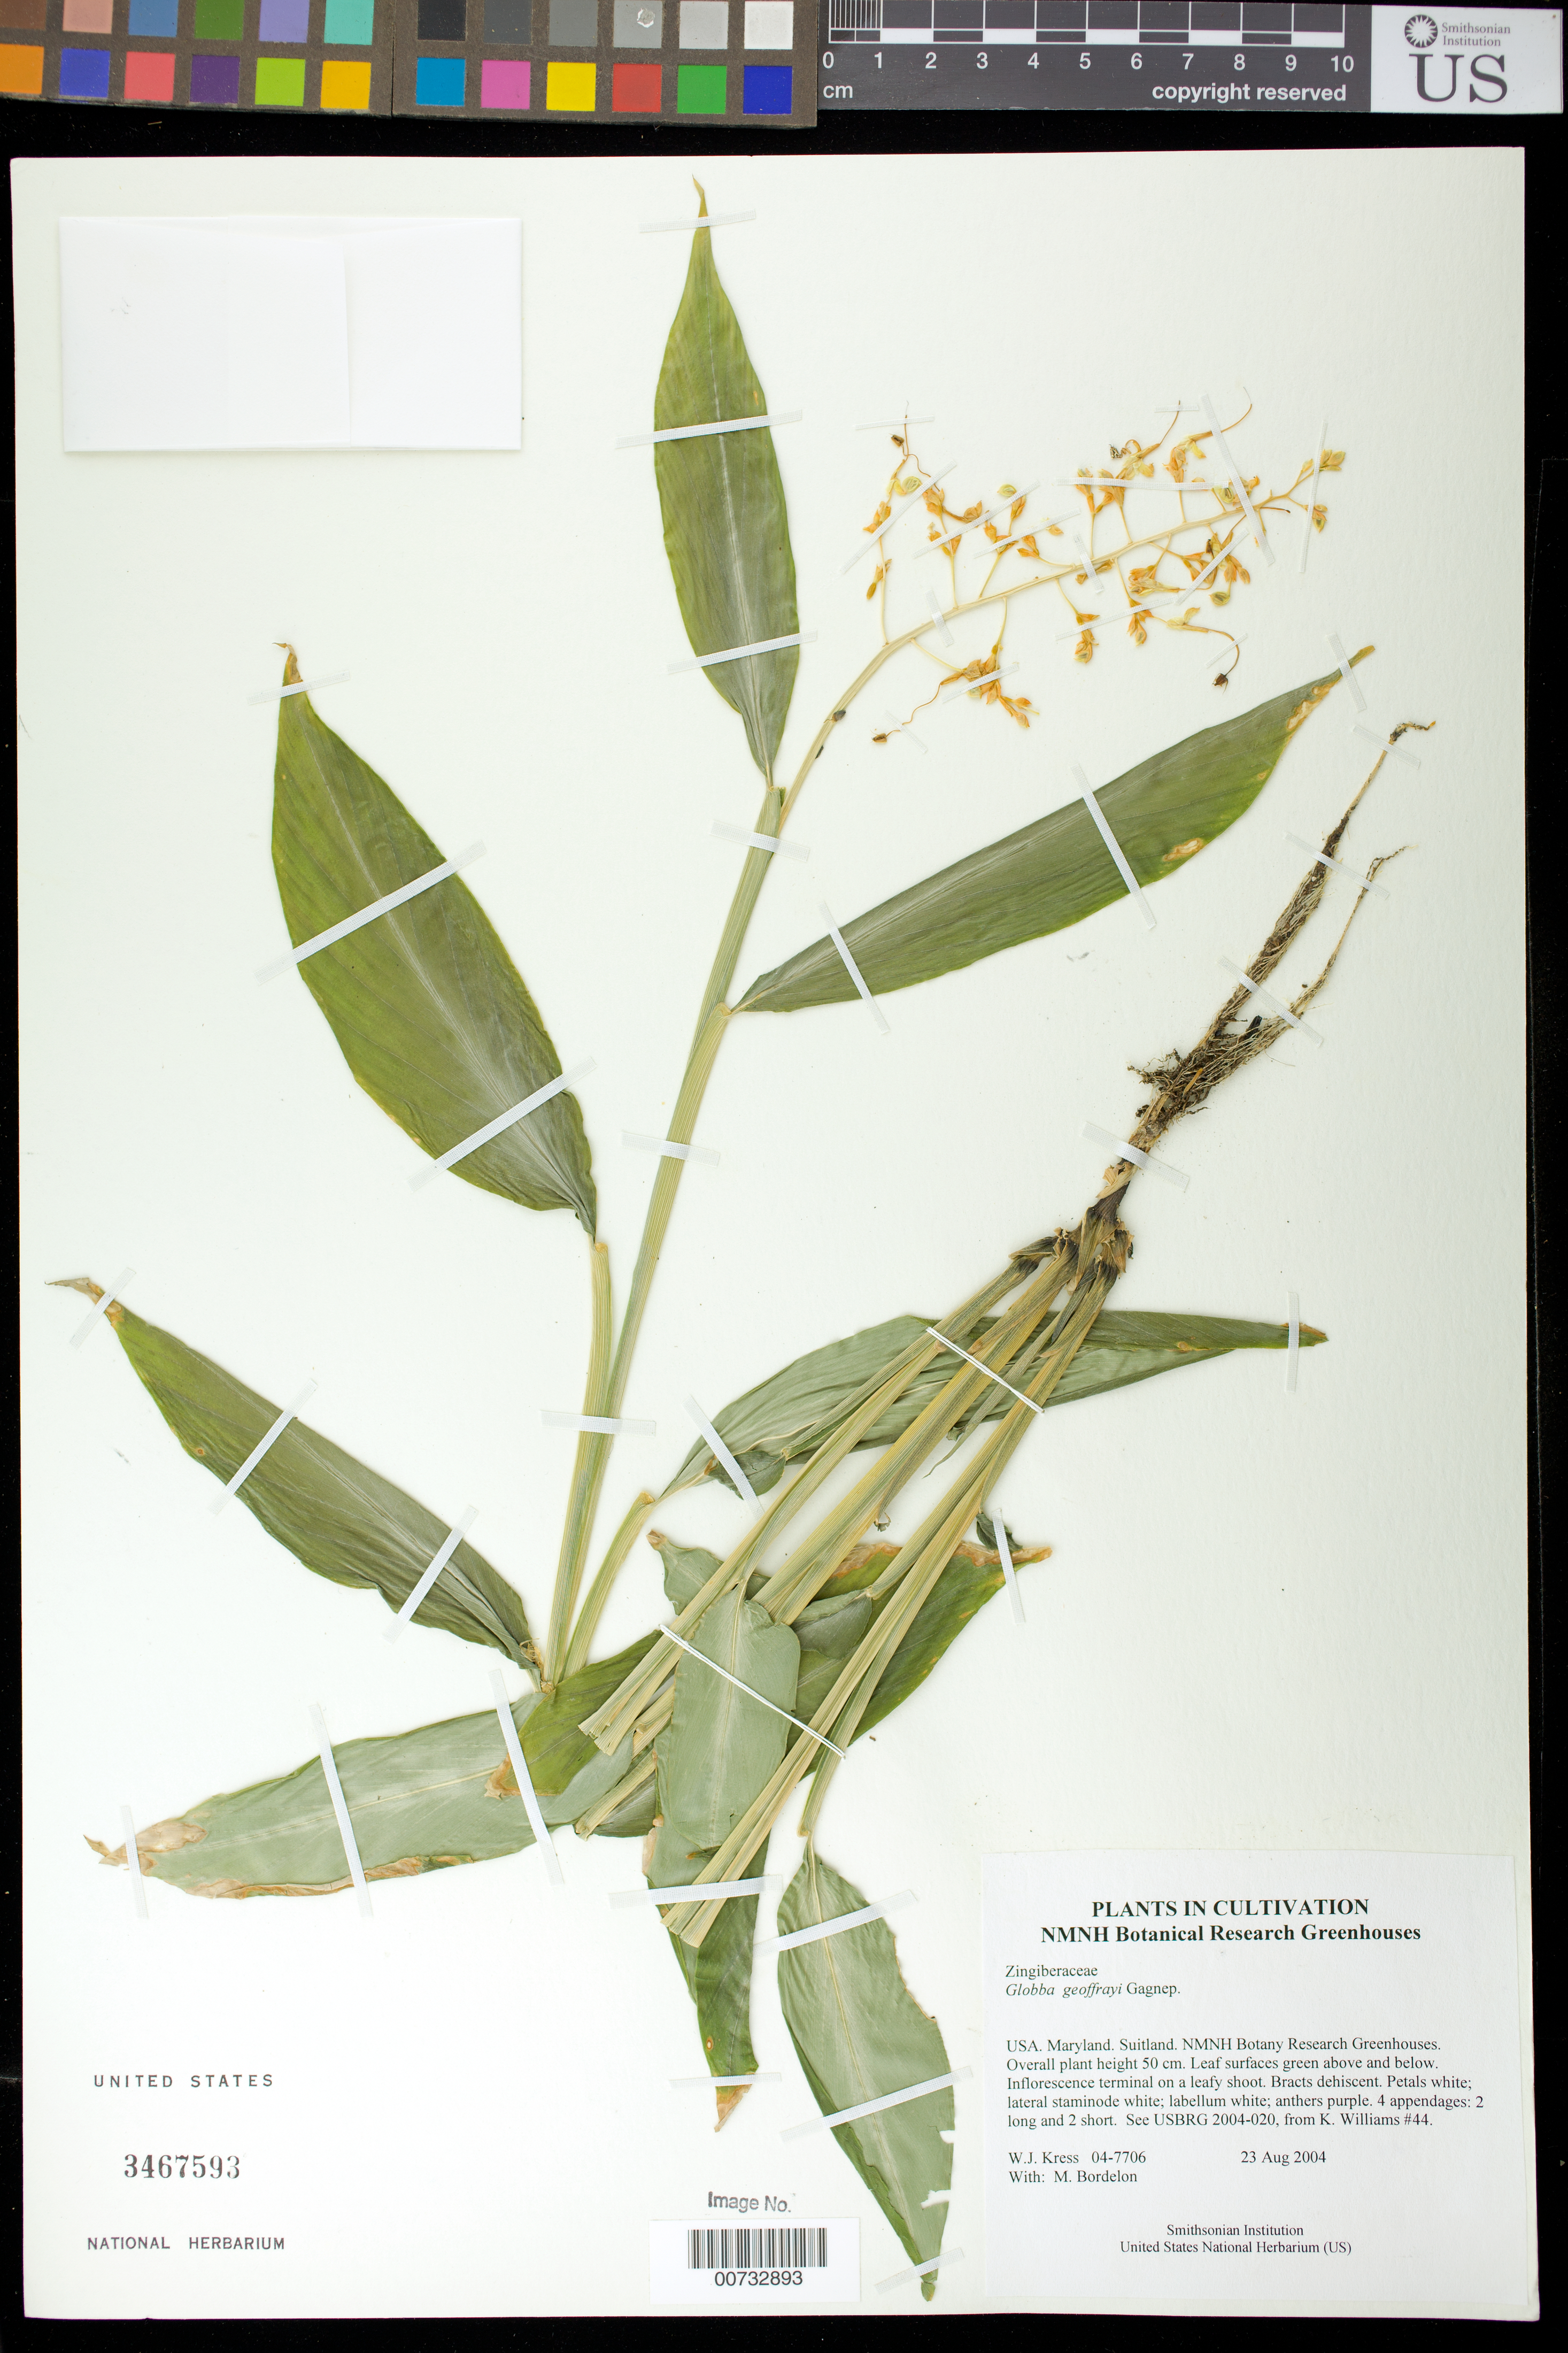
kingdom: Plantae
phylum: Tracheophyta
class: Liliopsida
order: Zingiberales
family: Zingiberaceae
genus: Globba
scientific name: Globba geoffrayi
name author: Gagnep.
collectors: W. J. Kress & M. Bordelon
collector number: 04-7706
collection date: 2004-08-23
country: United States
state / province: Maryland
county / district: Prince George's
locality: NMNH Botany Research Greenhouses. Suitland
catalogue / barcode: US 3467593